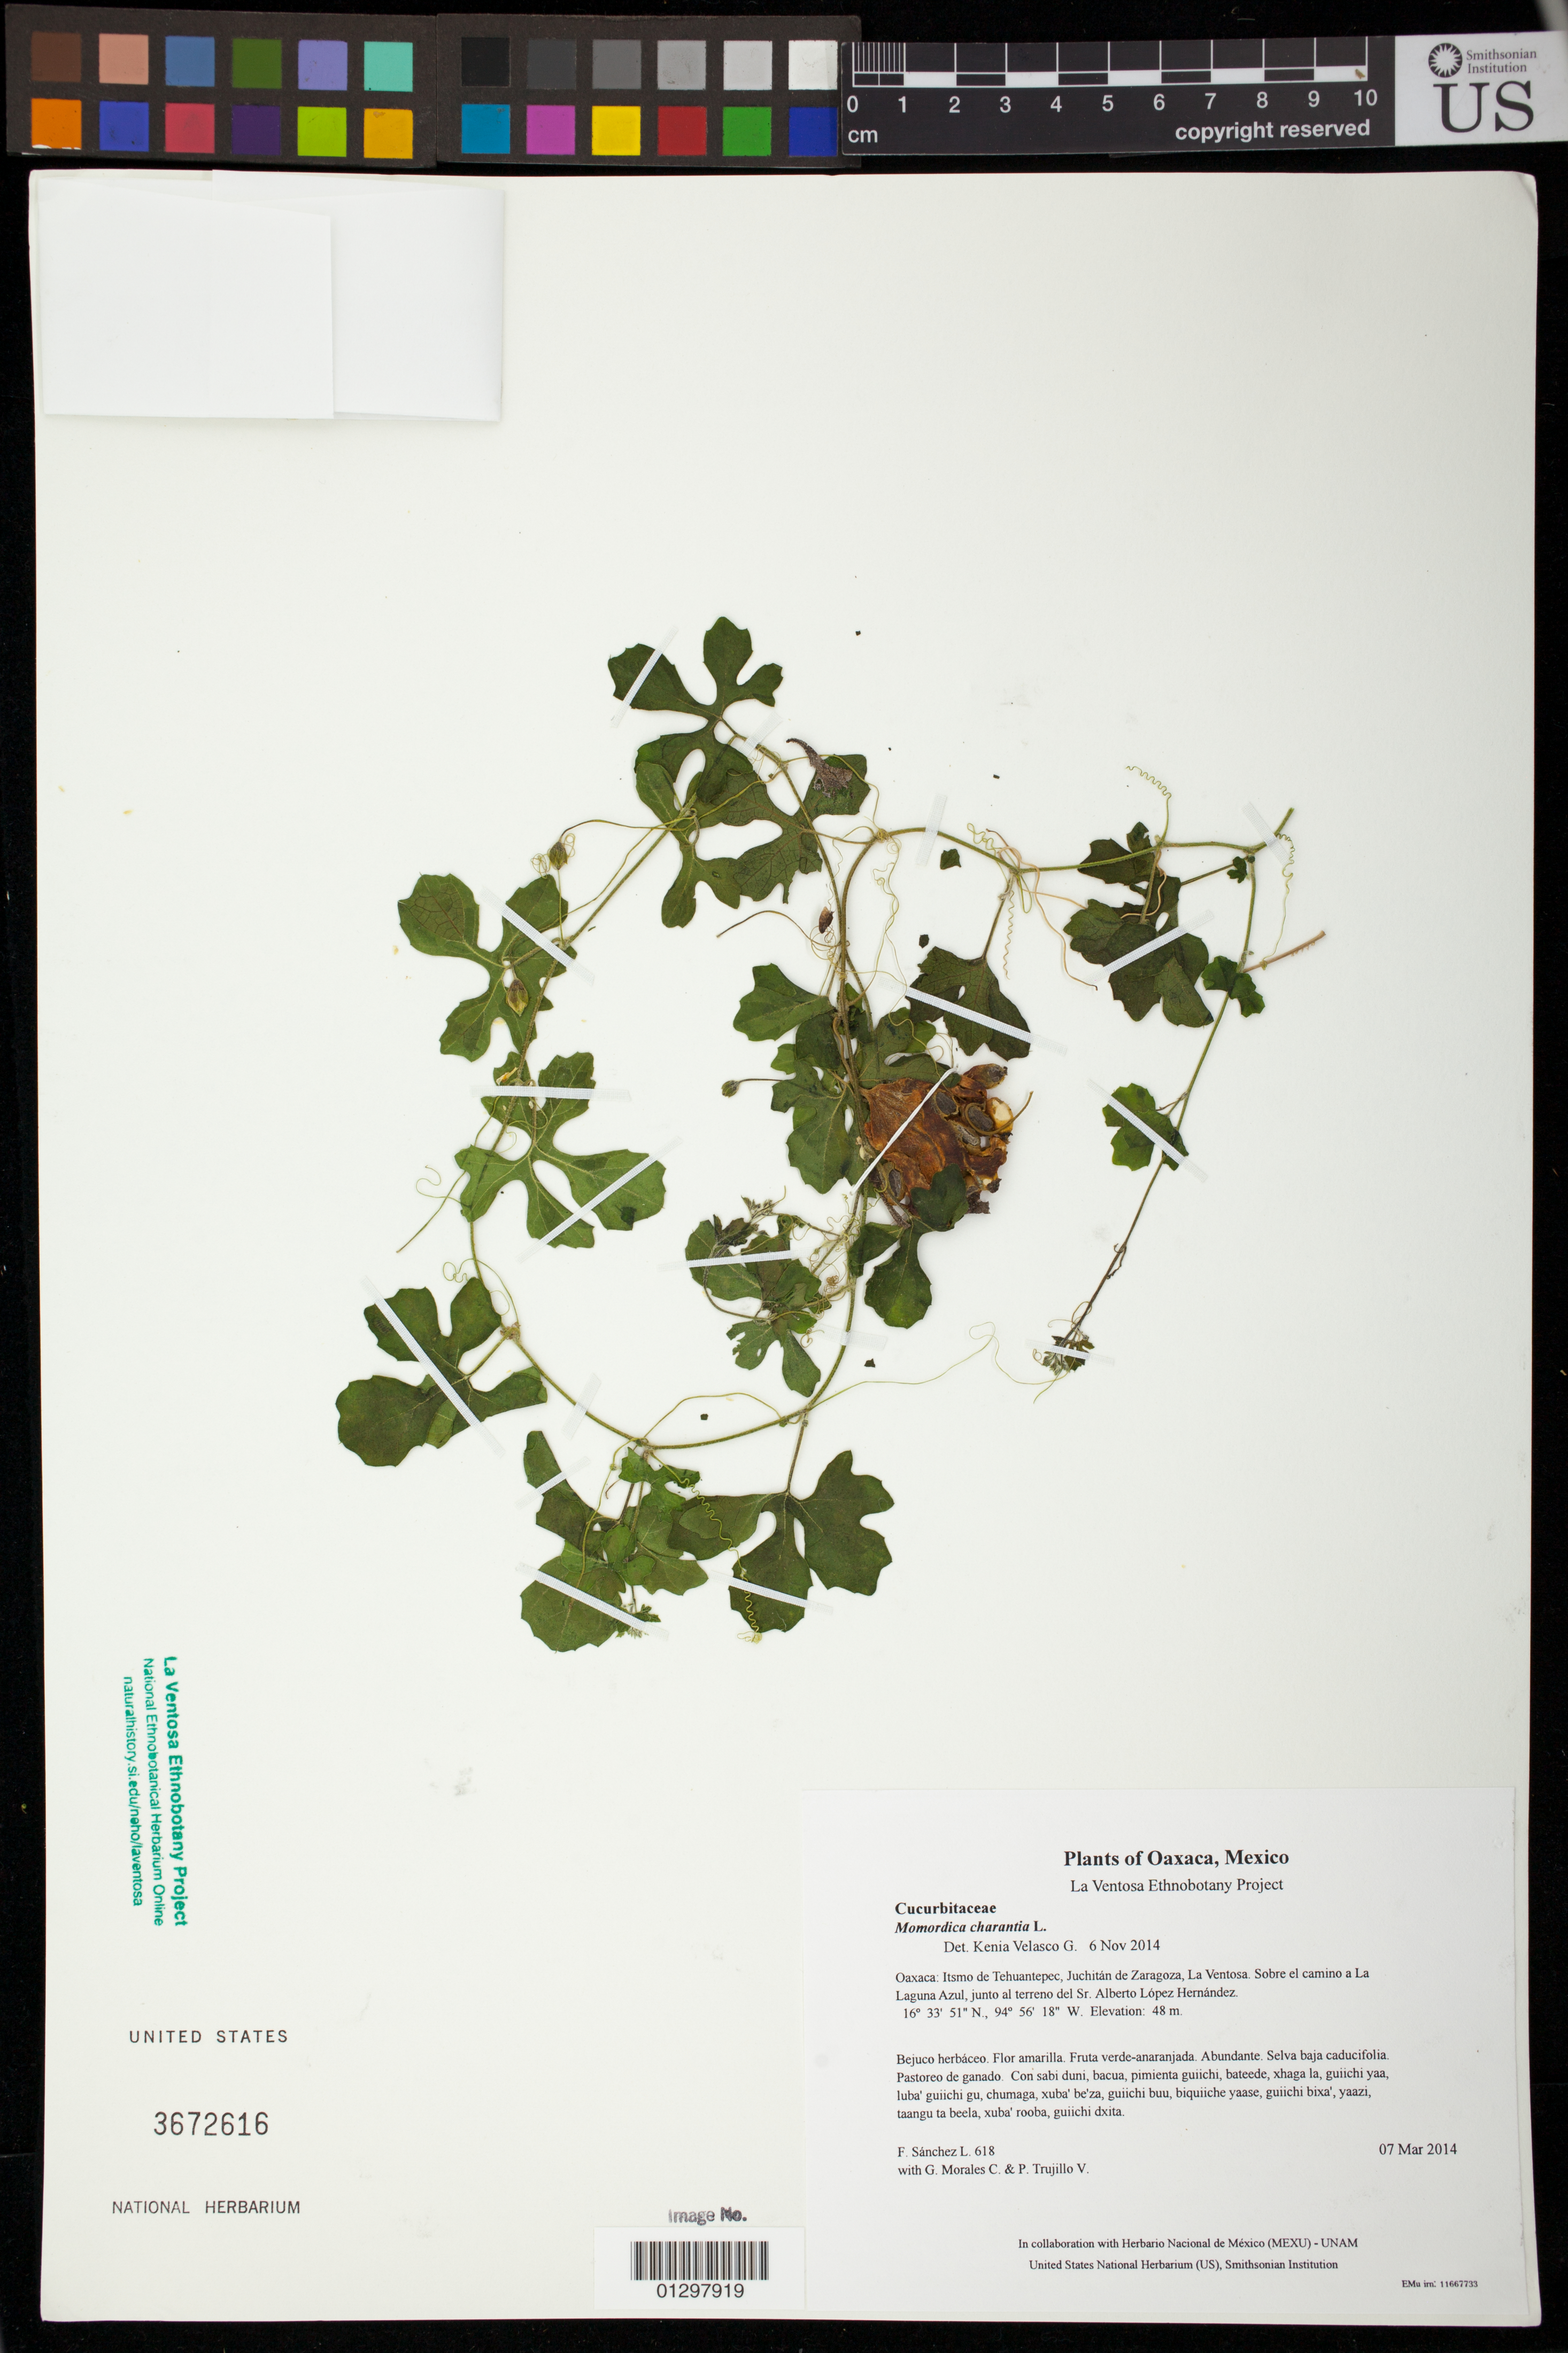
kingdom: Plantae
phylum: Tracheophyta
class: Magnoliopsida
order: Cucurbitales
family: Cucurbitaceae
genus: Momordica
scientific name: Momordica charantia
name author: L.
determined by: Velasco G., Kenia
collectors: F. Sánchez L., G. Morales C. & P. Trujillo V.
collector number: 618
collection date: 2014-03-07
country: Mexico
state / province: Oaxaca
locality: Itsmo de Tehuantepec, Juchitán de Zaragoza, La Ventosa. Sobre el camino a La Laguna Azul, junto al terreno del Sr. Alberto López Hernández.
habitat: Selva baja caducifolia. Pastoreo de ganado.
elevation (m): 48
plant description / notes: MEXU, SERO, US; Luba'. Guie' naguchi. Cuaananaxhi naga'-biguitu. Stale.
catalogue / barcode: US 3672616